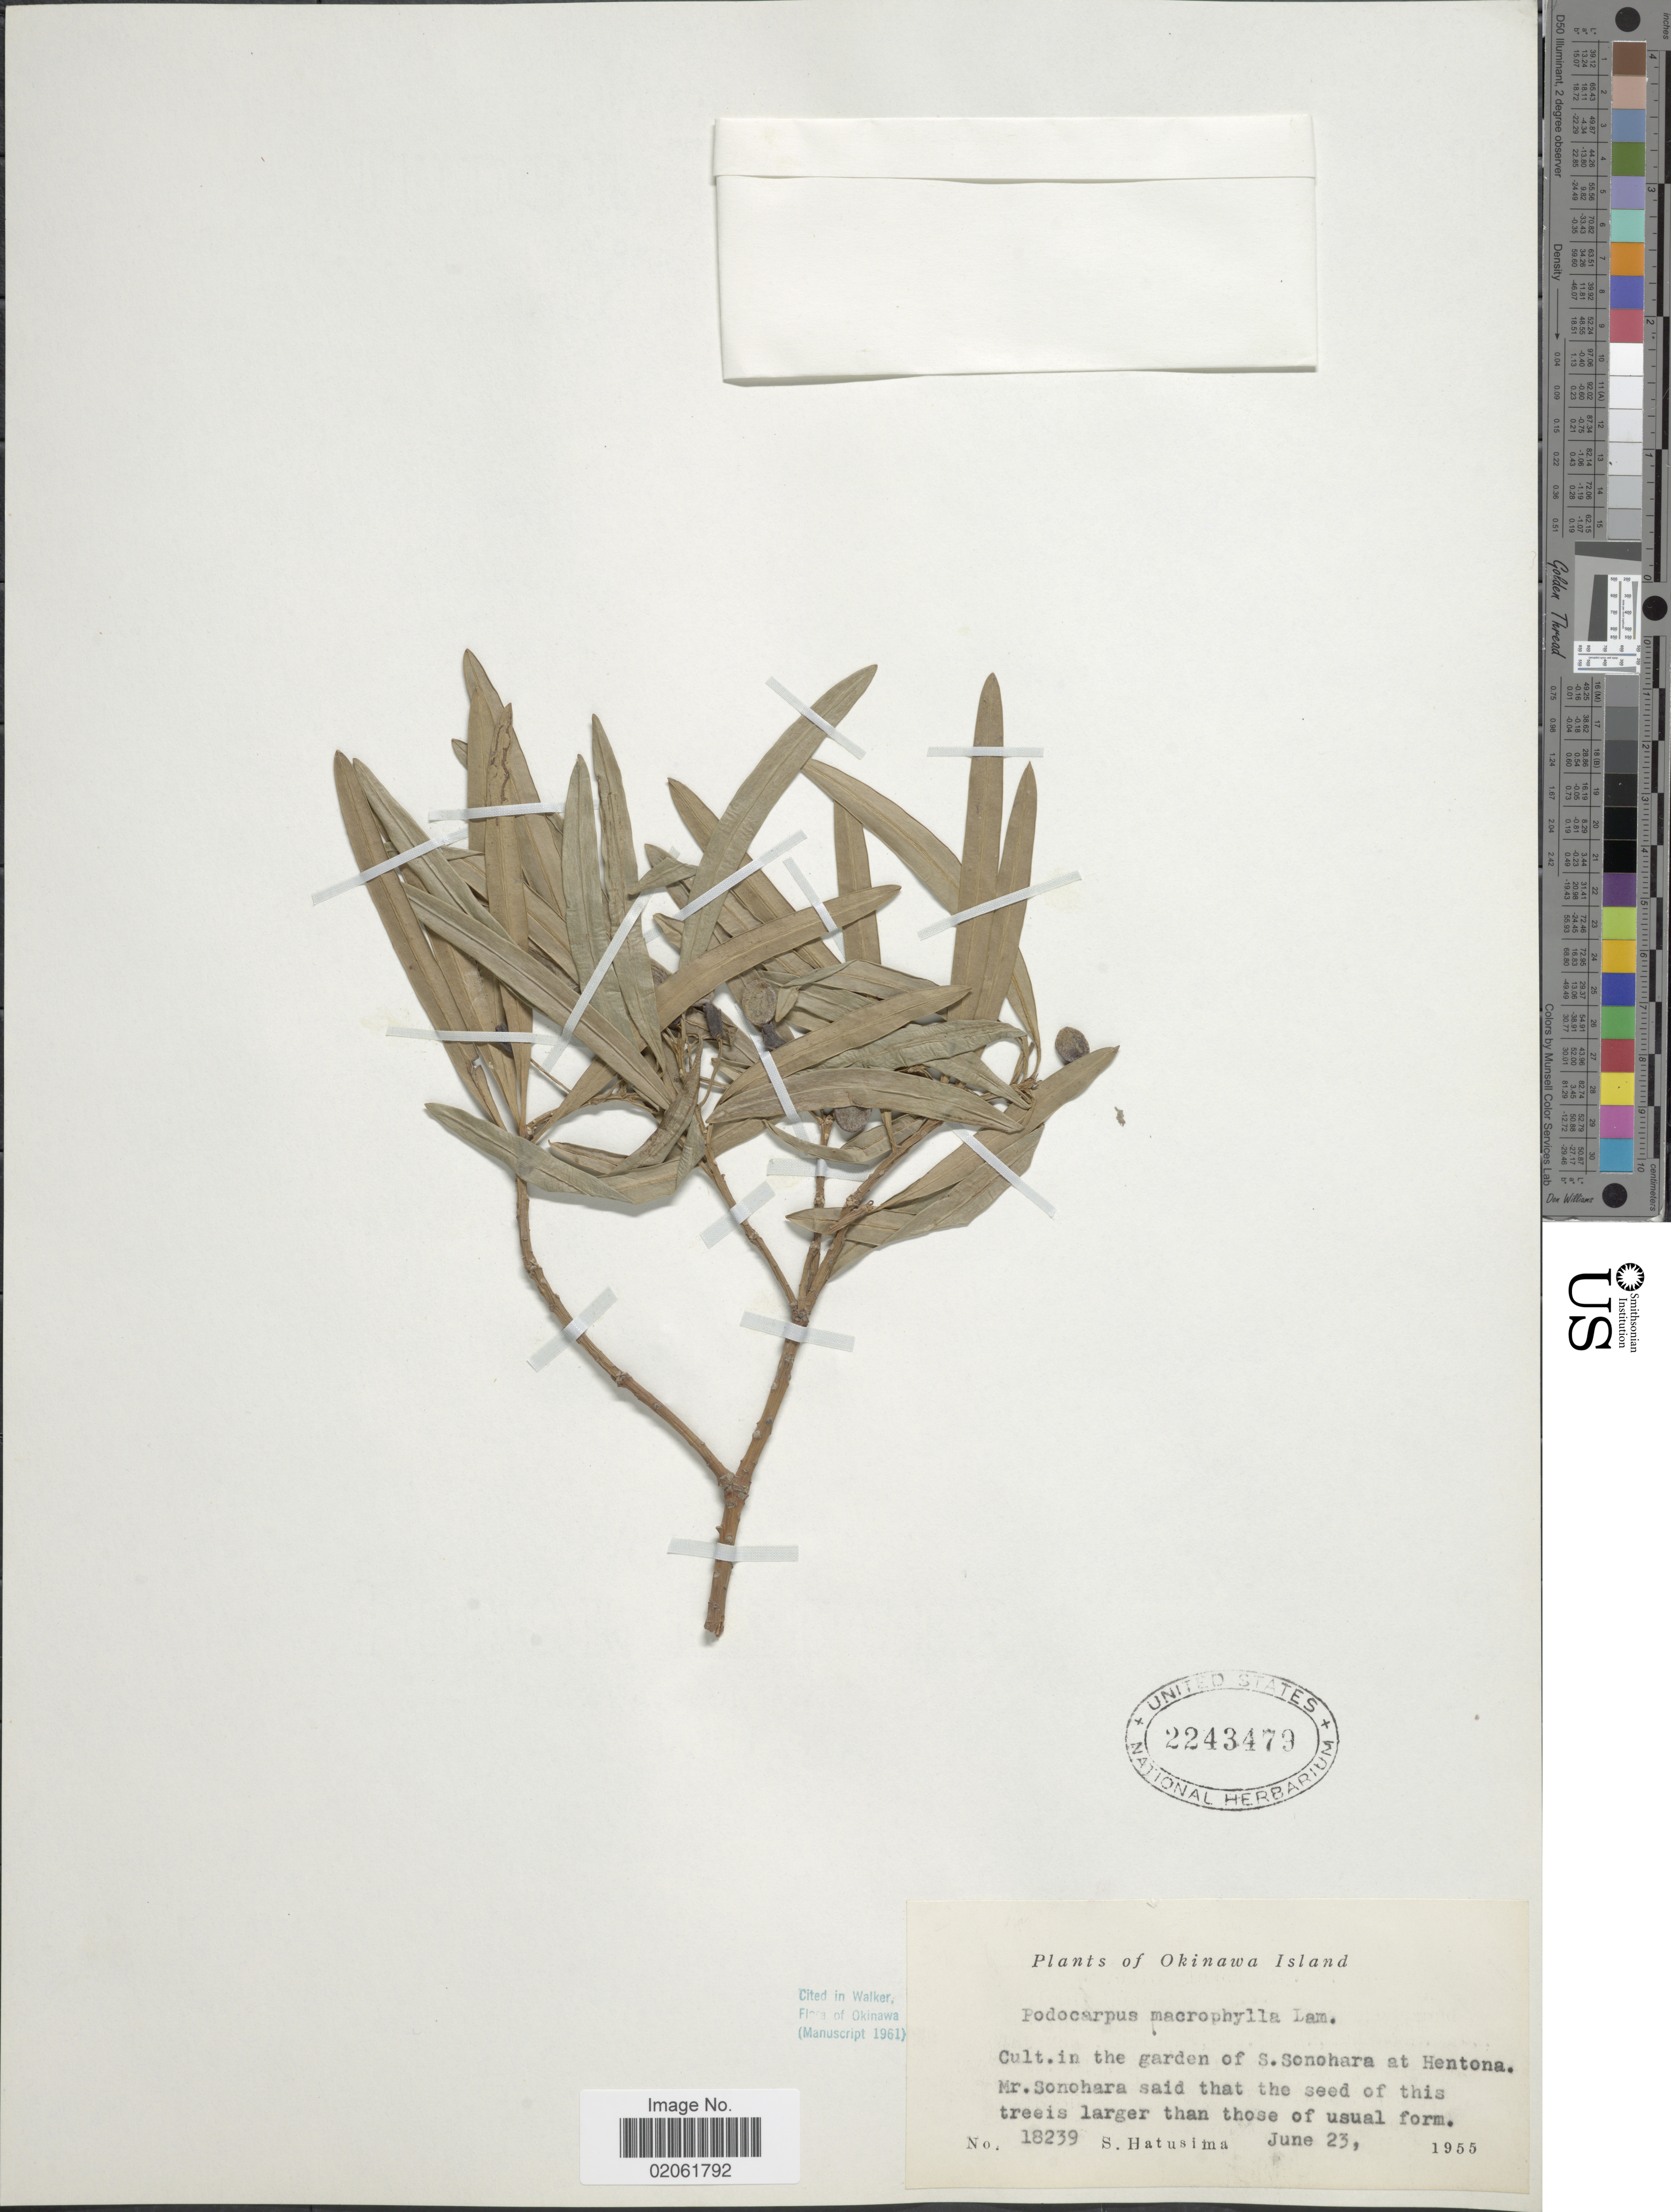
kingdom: Plantae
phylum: Tracheophyta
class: Pinopsida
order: Pinales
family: Podocarpaceae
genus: Podocarpus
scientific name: Podocarpus macrophyllus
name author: (Thunb.) Sweet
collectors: S. Hatushima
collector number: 18239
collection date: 1955-06-23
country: Japan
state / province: Okinawa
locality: In the garden of S. Sonohara at Hentona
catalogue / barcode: US 2243479